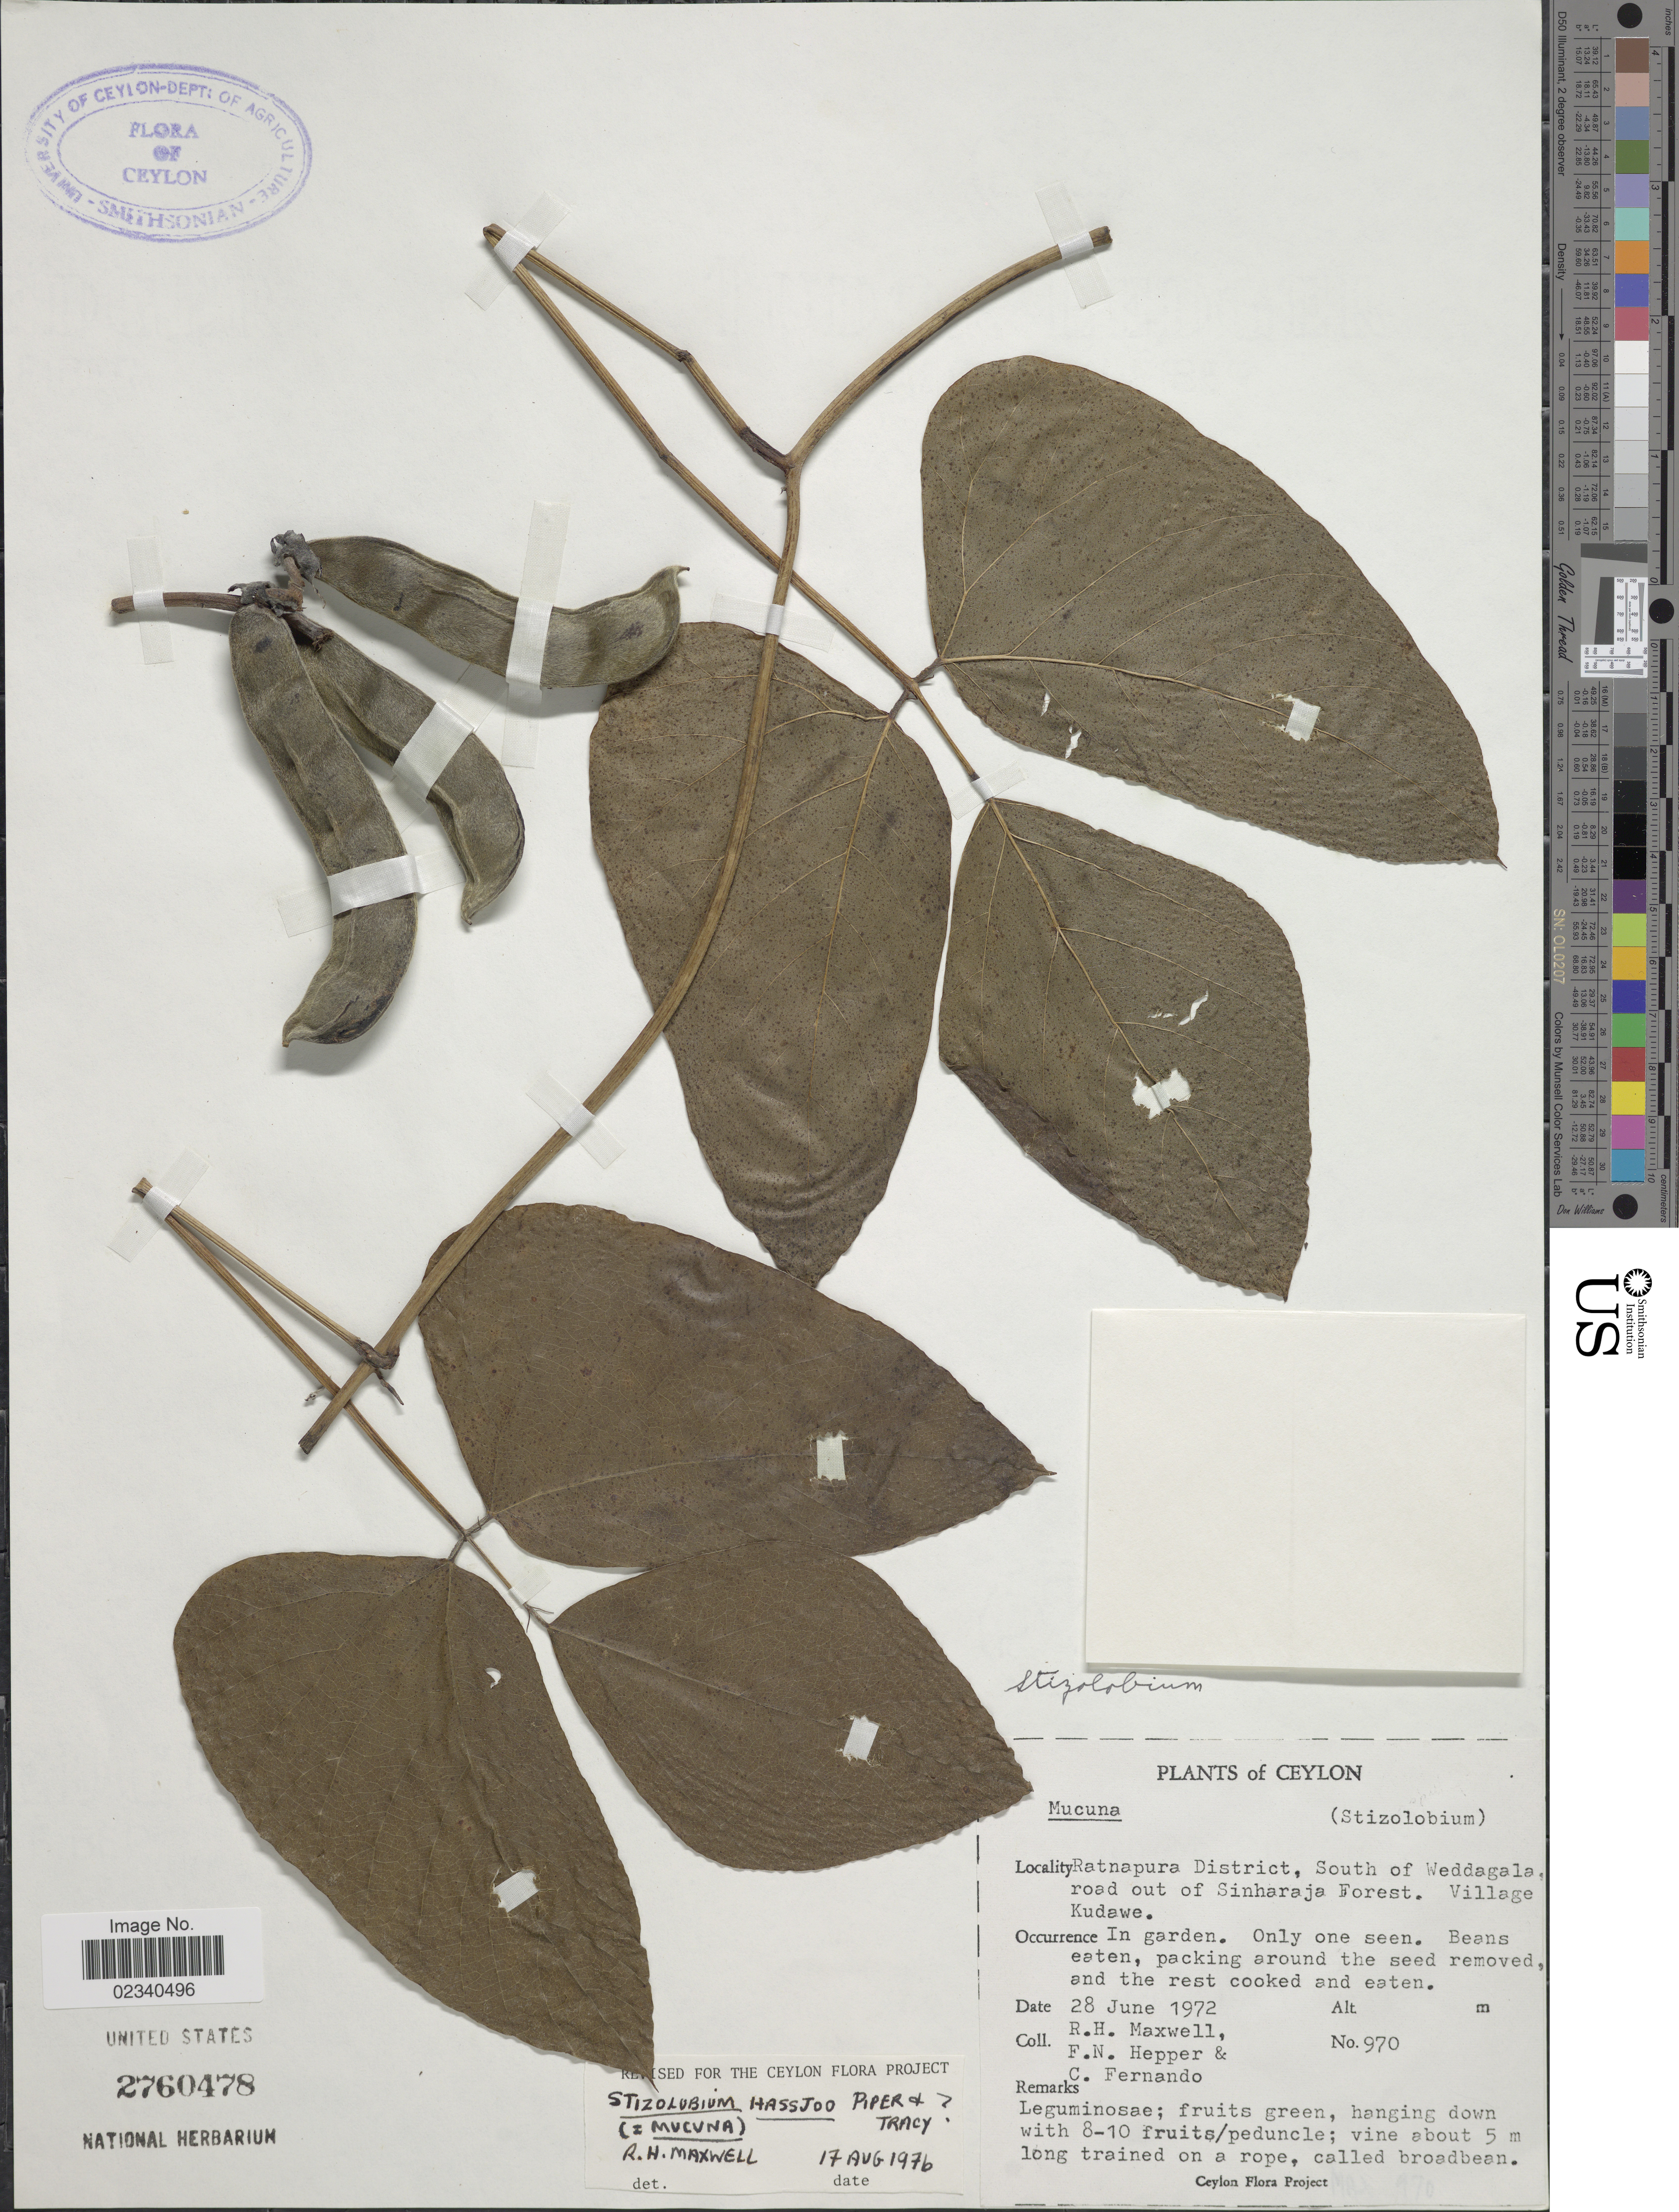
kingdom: Plantae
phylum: Tracheophyta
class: Magnoliopsida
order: Fabales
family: Fabaceae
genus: Mucuna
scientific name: Mucuna hassjoo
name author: (Piper & Tracy) Mansf.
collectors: R. Maxwell, F. Hepper & C. Fernando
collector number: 970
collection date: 1972-06-28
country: Sri Lanka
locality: Ceylon. Ratnapura District, South of Weddagala, road out of Sinharaja Forest. Village Kudawe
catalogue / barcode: US 2760478